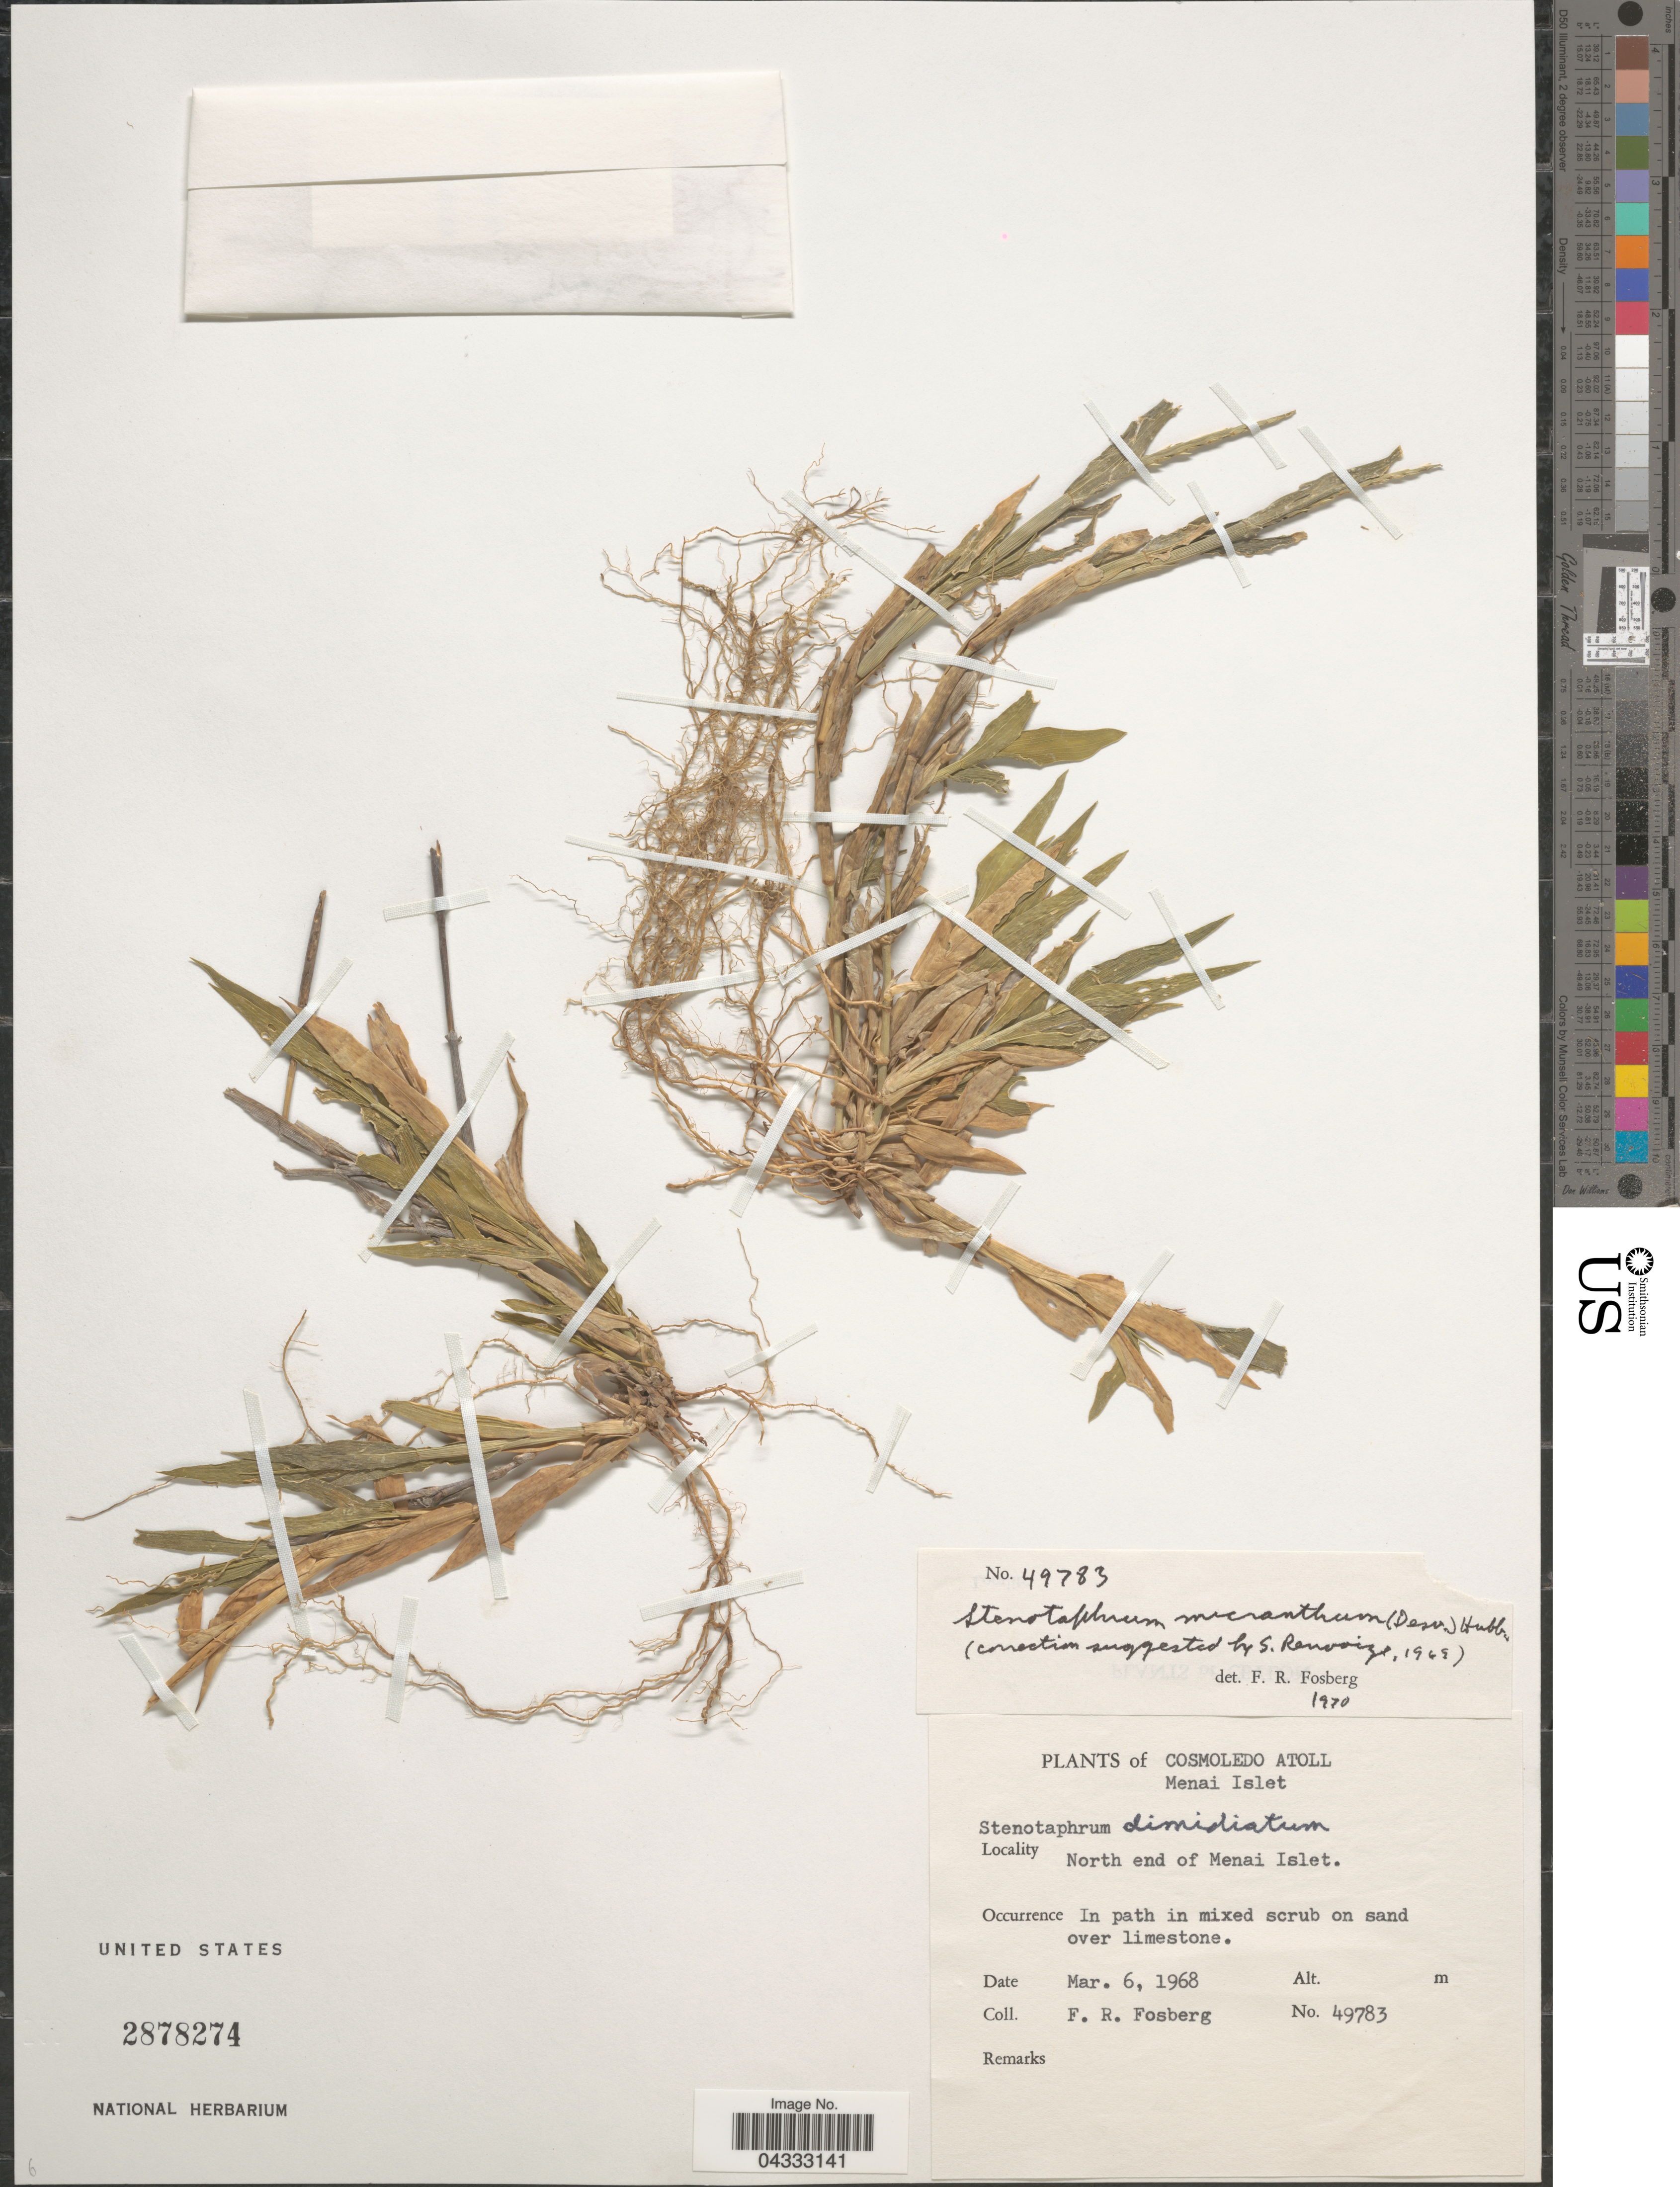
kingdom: Plantae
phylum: Tracheophyta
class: Liliopsida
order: Poales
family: Poaceae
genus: Stenotaphrum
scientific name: Stenotaphrum micranthum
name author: (Desv.) C.E. Hubb.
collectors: F. R. Fosberg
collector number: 49783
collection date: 1968-03-06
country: Seychelles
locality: Cosmoledo Atoll. Menai Islet. North end of Menai Islet.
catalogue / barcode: US 2878274